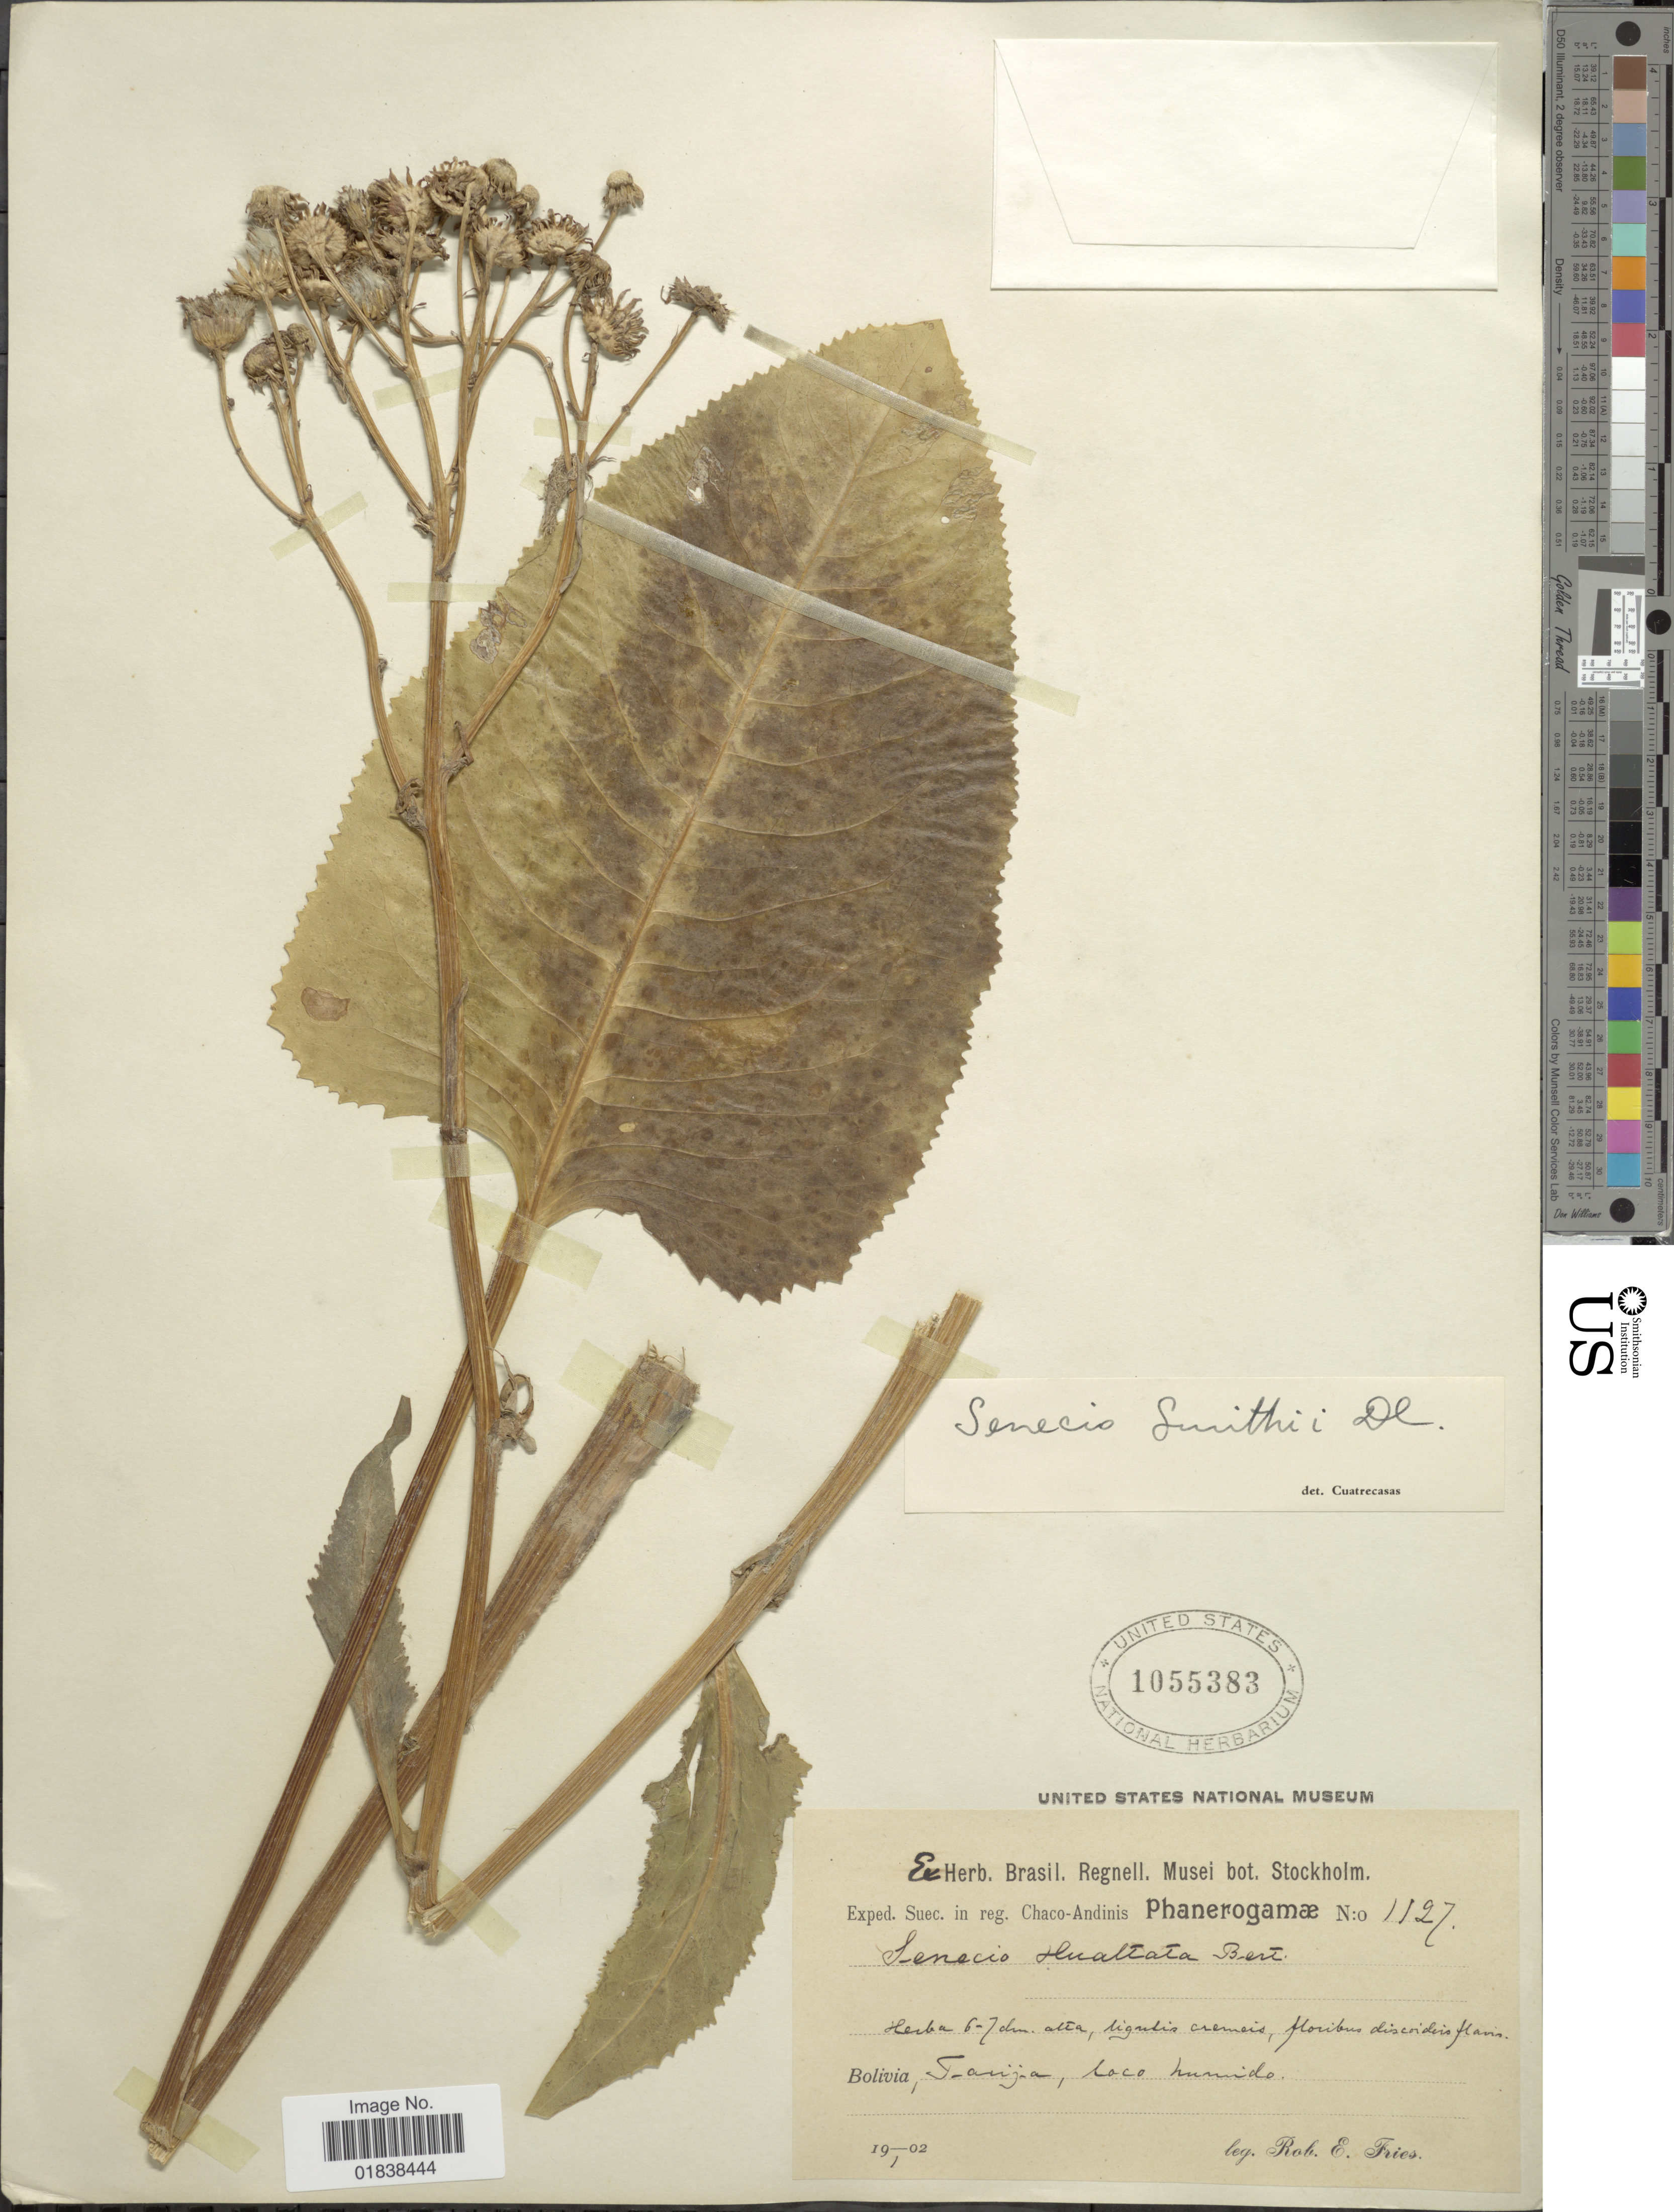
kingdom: Plantae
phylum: Tracheophyta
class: Magnoliopsida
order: Asterales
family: Asteraceae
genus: Senecio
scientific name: Senecio smithii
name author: DC.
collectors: R. E. Fries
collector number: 1127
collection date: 1902-01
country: Bolivia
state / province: Tarija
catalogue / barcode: US 1055383